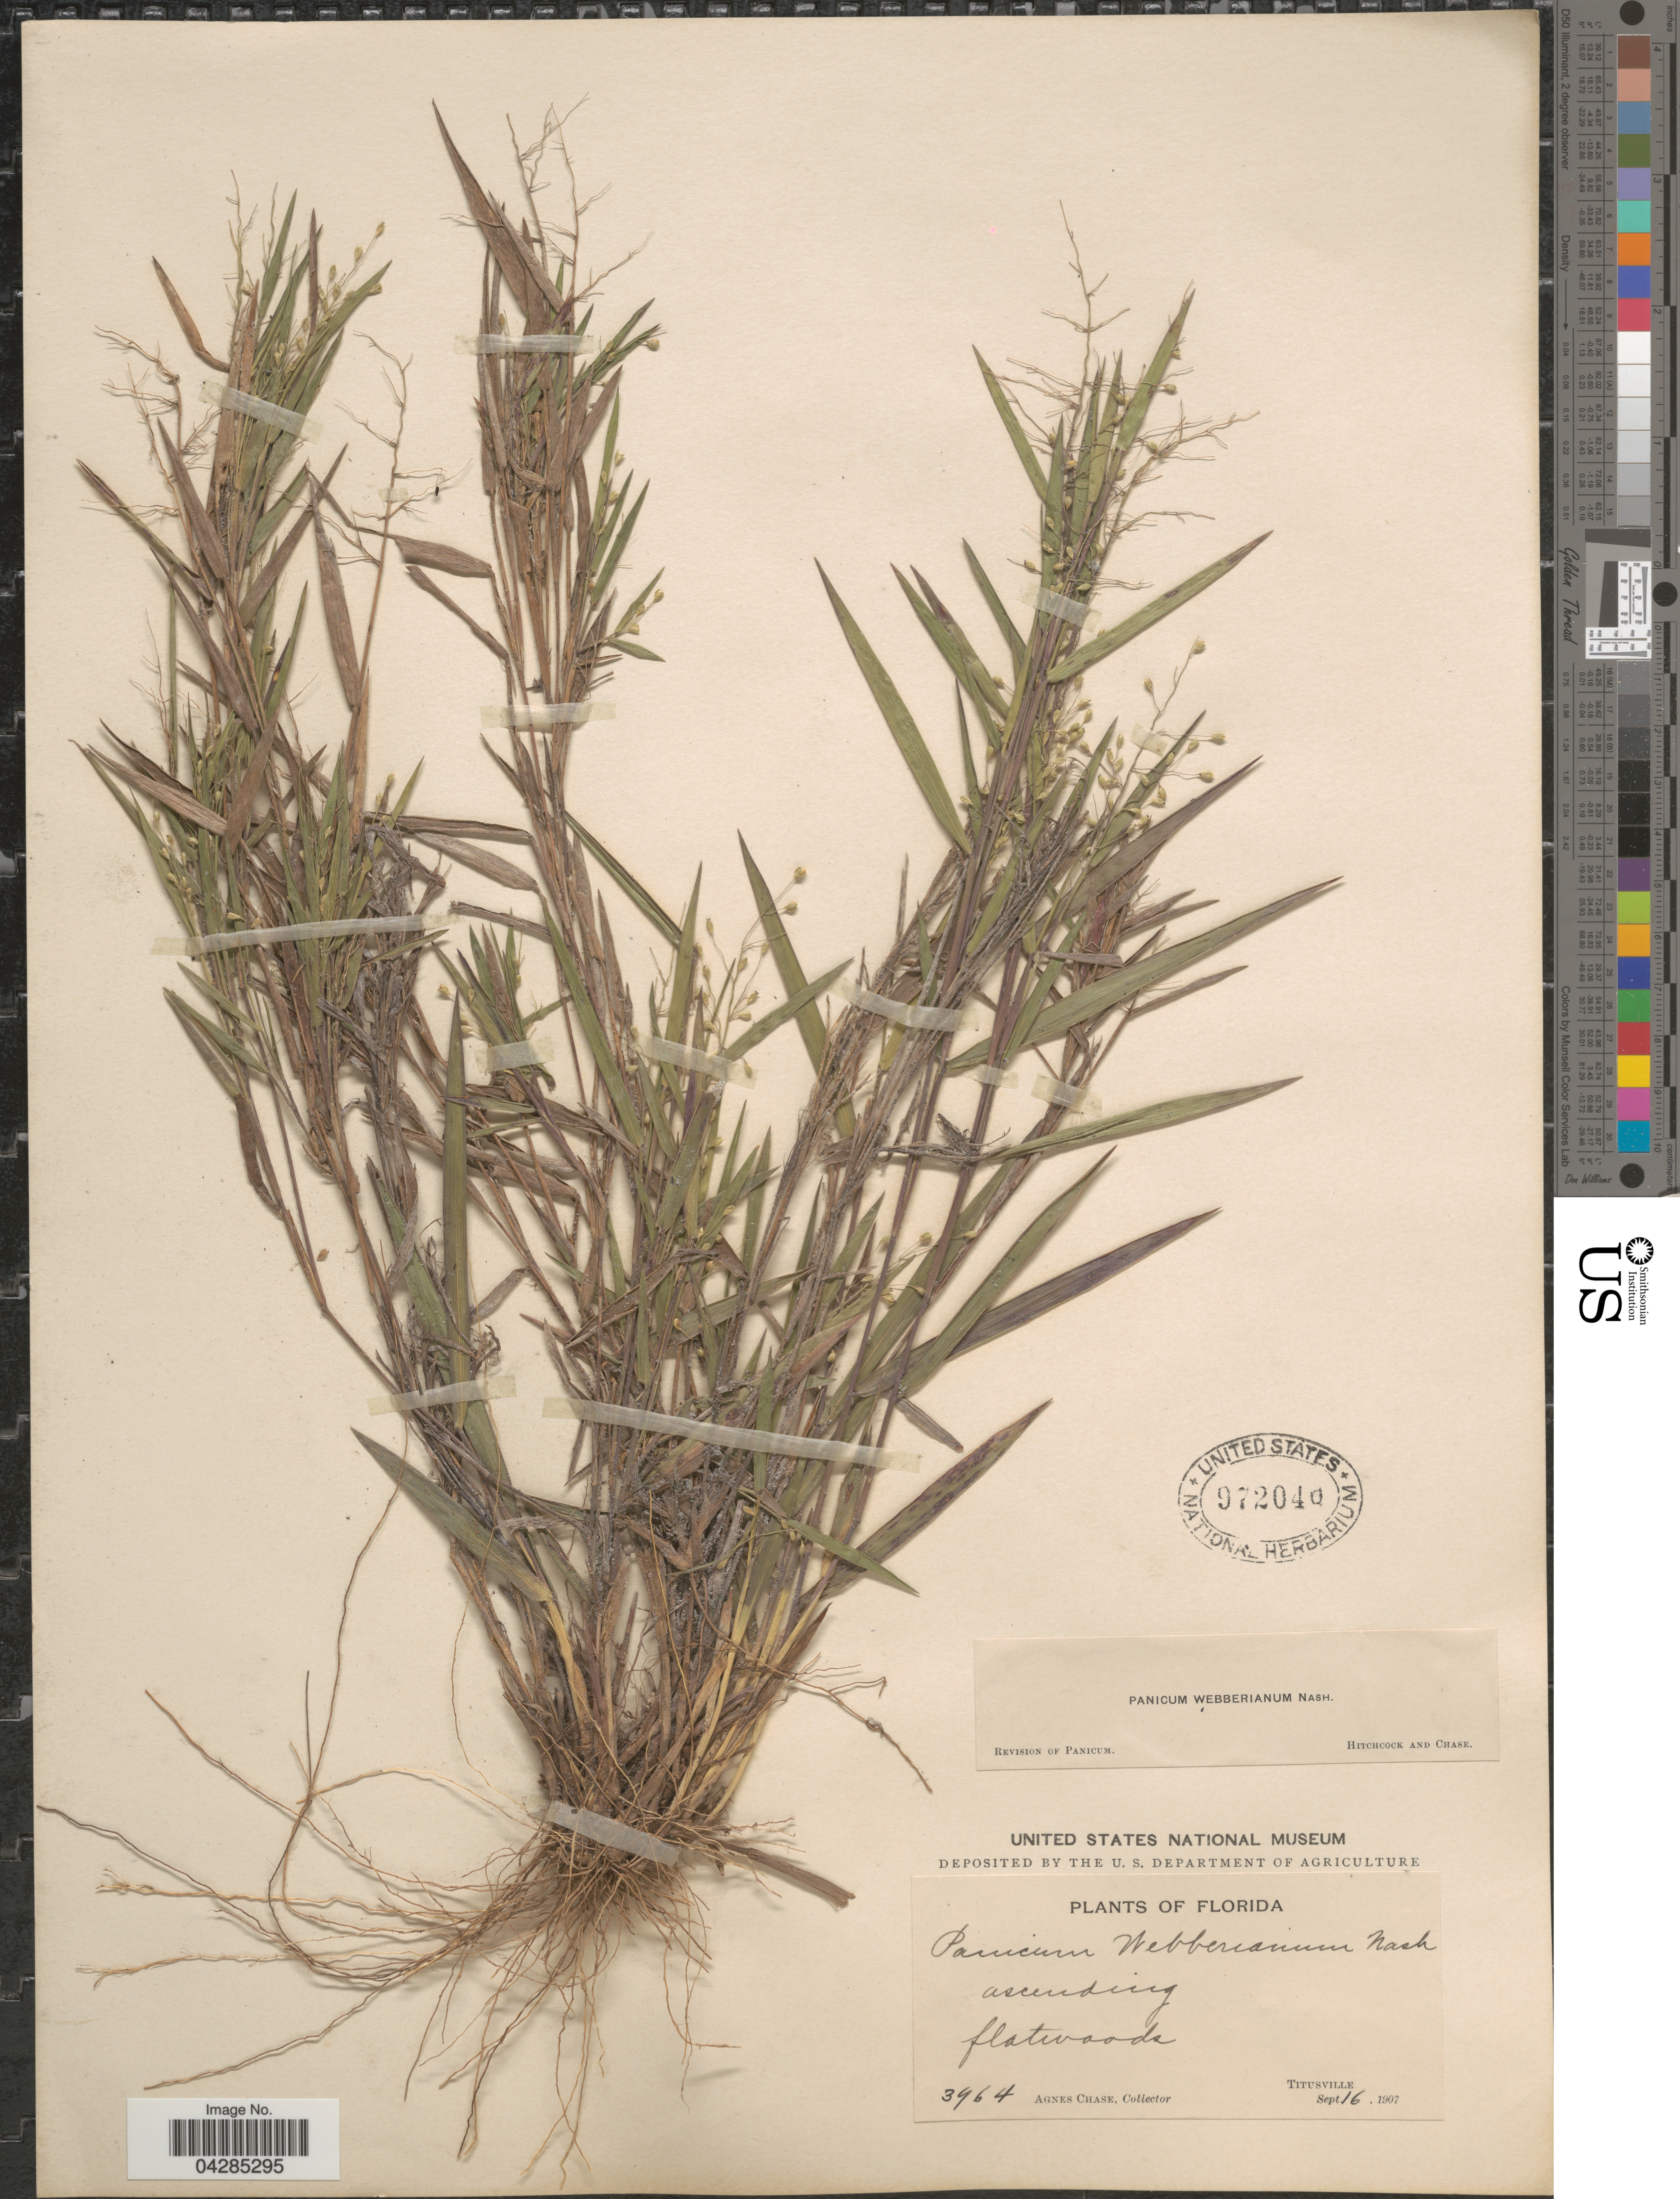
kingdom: Plantae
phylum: Tracheophyta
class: Liliopsida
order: Poales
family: Poaceae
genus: Dichanthelium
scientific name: Dichanthelium portoricense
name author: (Desv. ex Ham.) B.F. Hansen & Wunderlin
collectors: A. Chase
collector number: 3964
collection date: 1907-09-16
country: United States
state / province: Florida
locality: Flatwoods. Titusville.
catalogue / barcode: US 972040